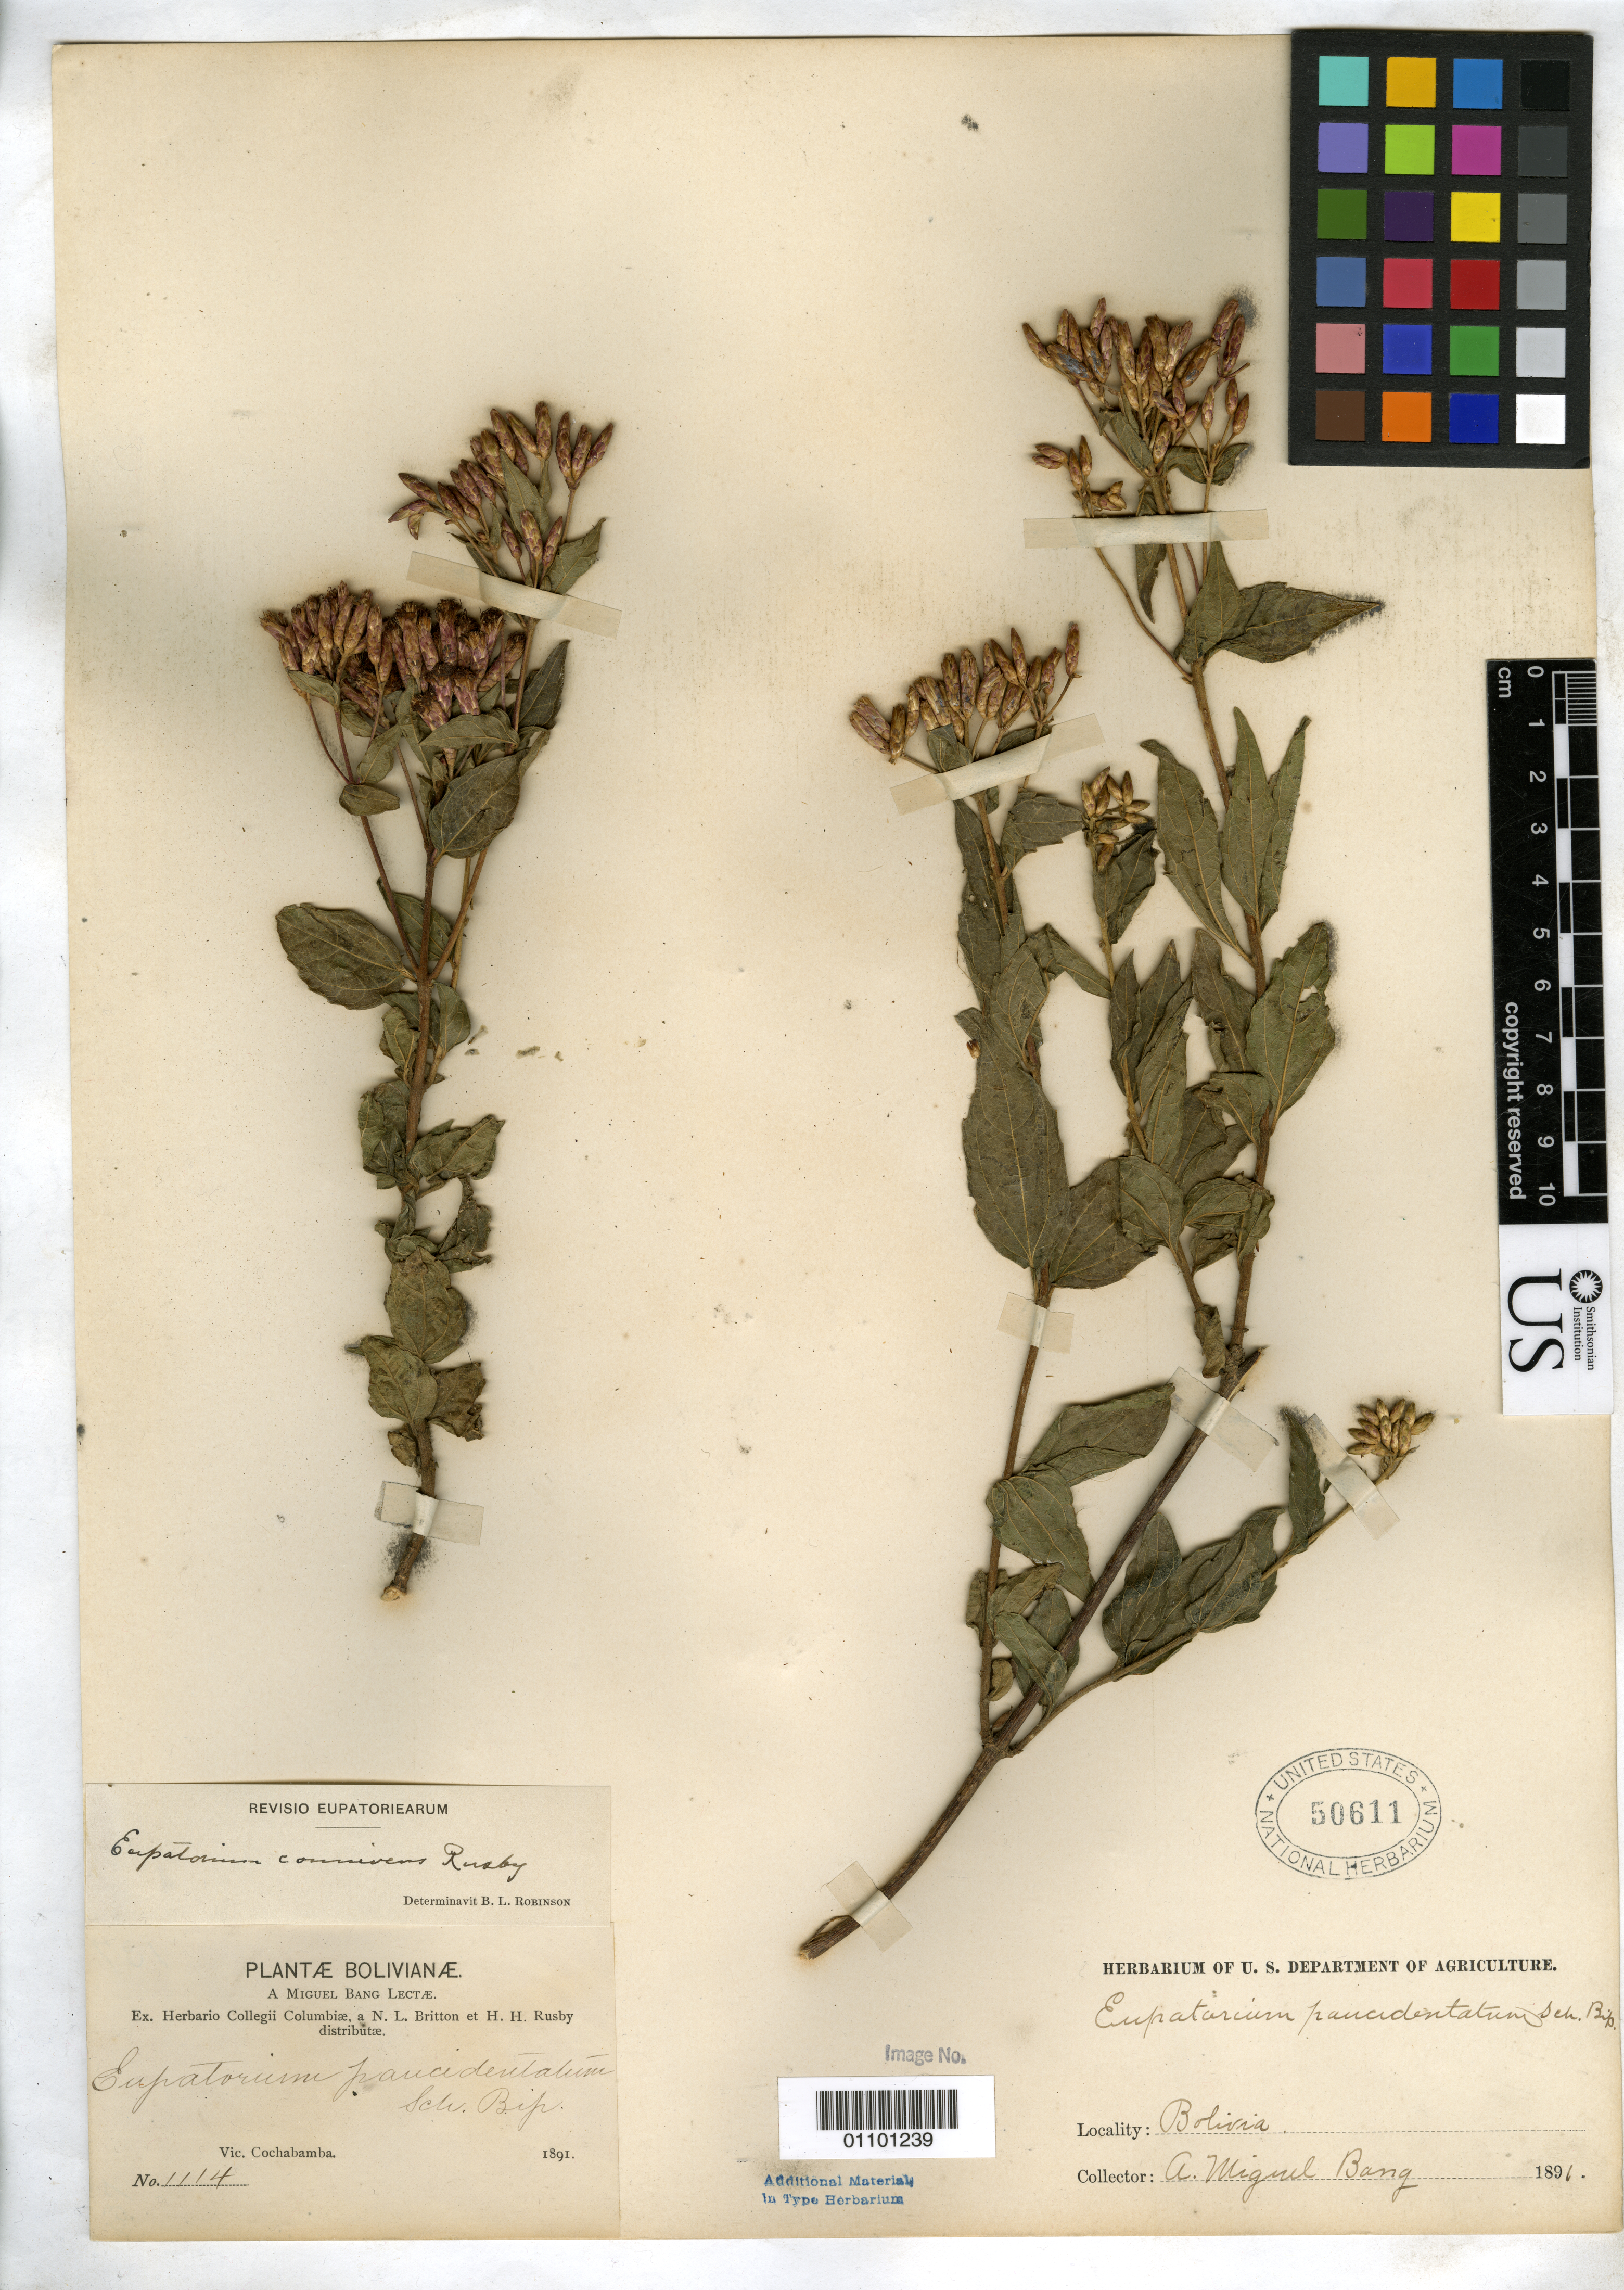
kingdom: Plantae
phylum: Tracheophyta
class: Magnoliopsida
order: Asterales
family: Asteraceae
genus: Eupatorium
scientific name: Eupatorium connivens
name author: Rusby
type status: Type Collection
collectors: M. Bang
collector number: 1114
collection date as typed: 1891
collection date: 1891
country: Bolivia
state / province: Cochabamba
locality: Vicinity Cochabamba.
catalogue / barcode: US 50611